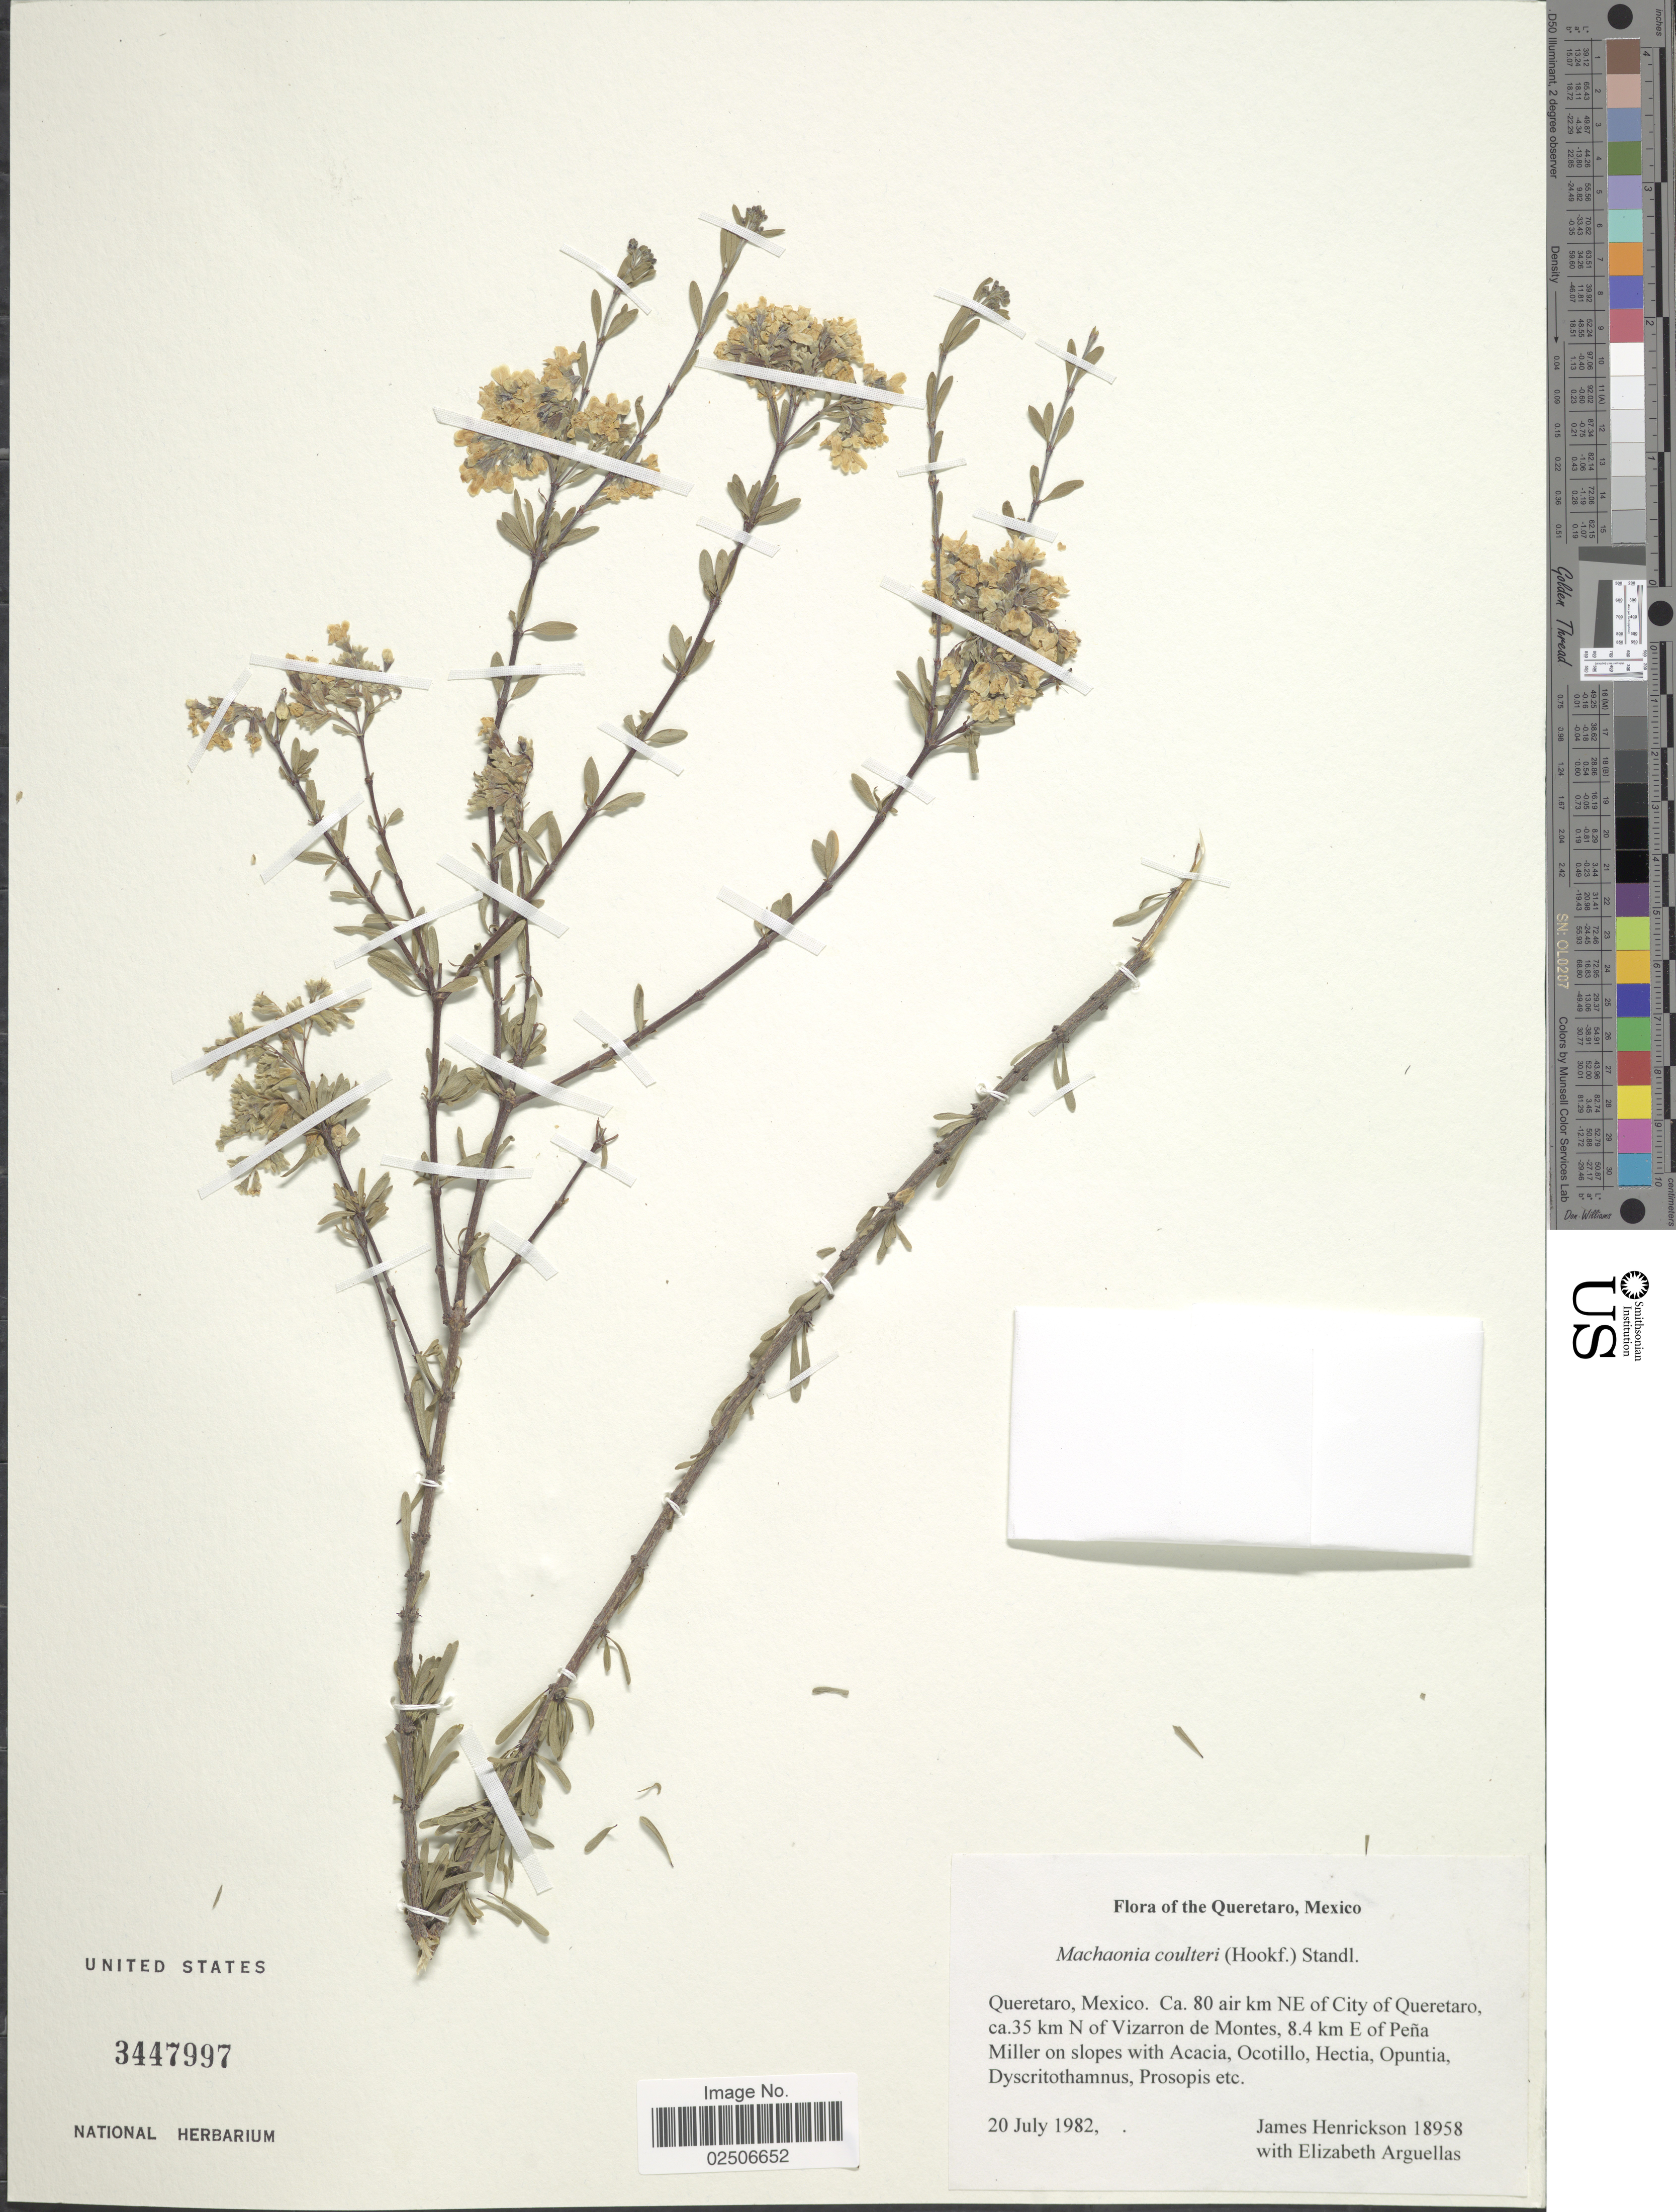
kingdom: Plantae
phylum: Tracheophyta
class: Magnoliopsida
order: Gentianales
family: Rubiaceae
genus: Machaonia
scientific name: Machaonia coulteri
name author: (Hook. f. ex Benth. & Hook.) Standl.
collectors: J. Henrickson & E. Arguellas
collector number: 18958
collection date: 1982-07-20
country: Mexico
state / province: Querétaro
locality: Ca. 80 air km NE of City of Queretaro, ca. 35 km N of Vizarron de Montes, 8.4 km E of Pena Miller on slopes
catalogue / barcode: US 3447997